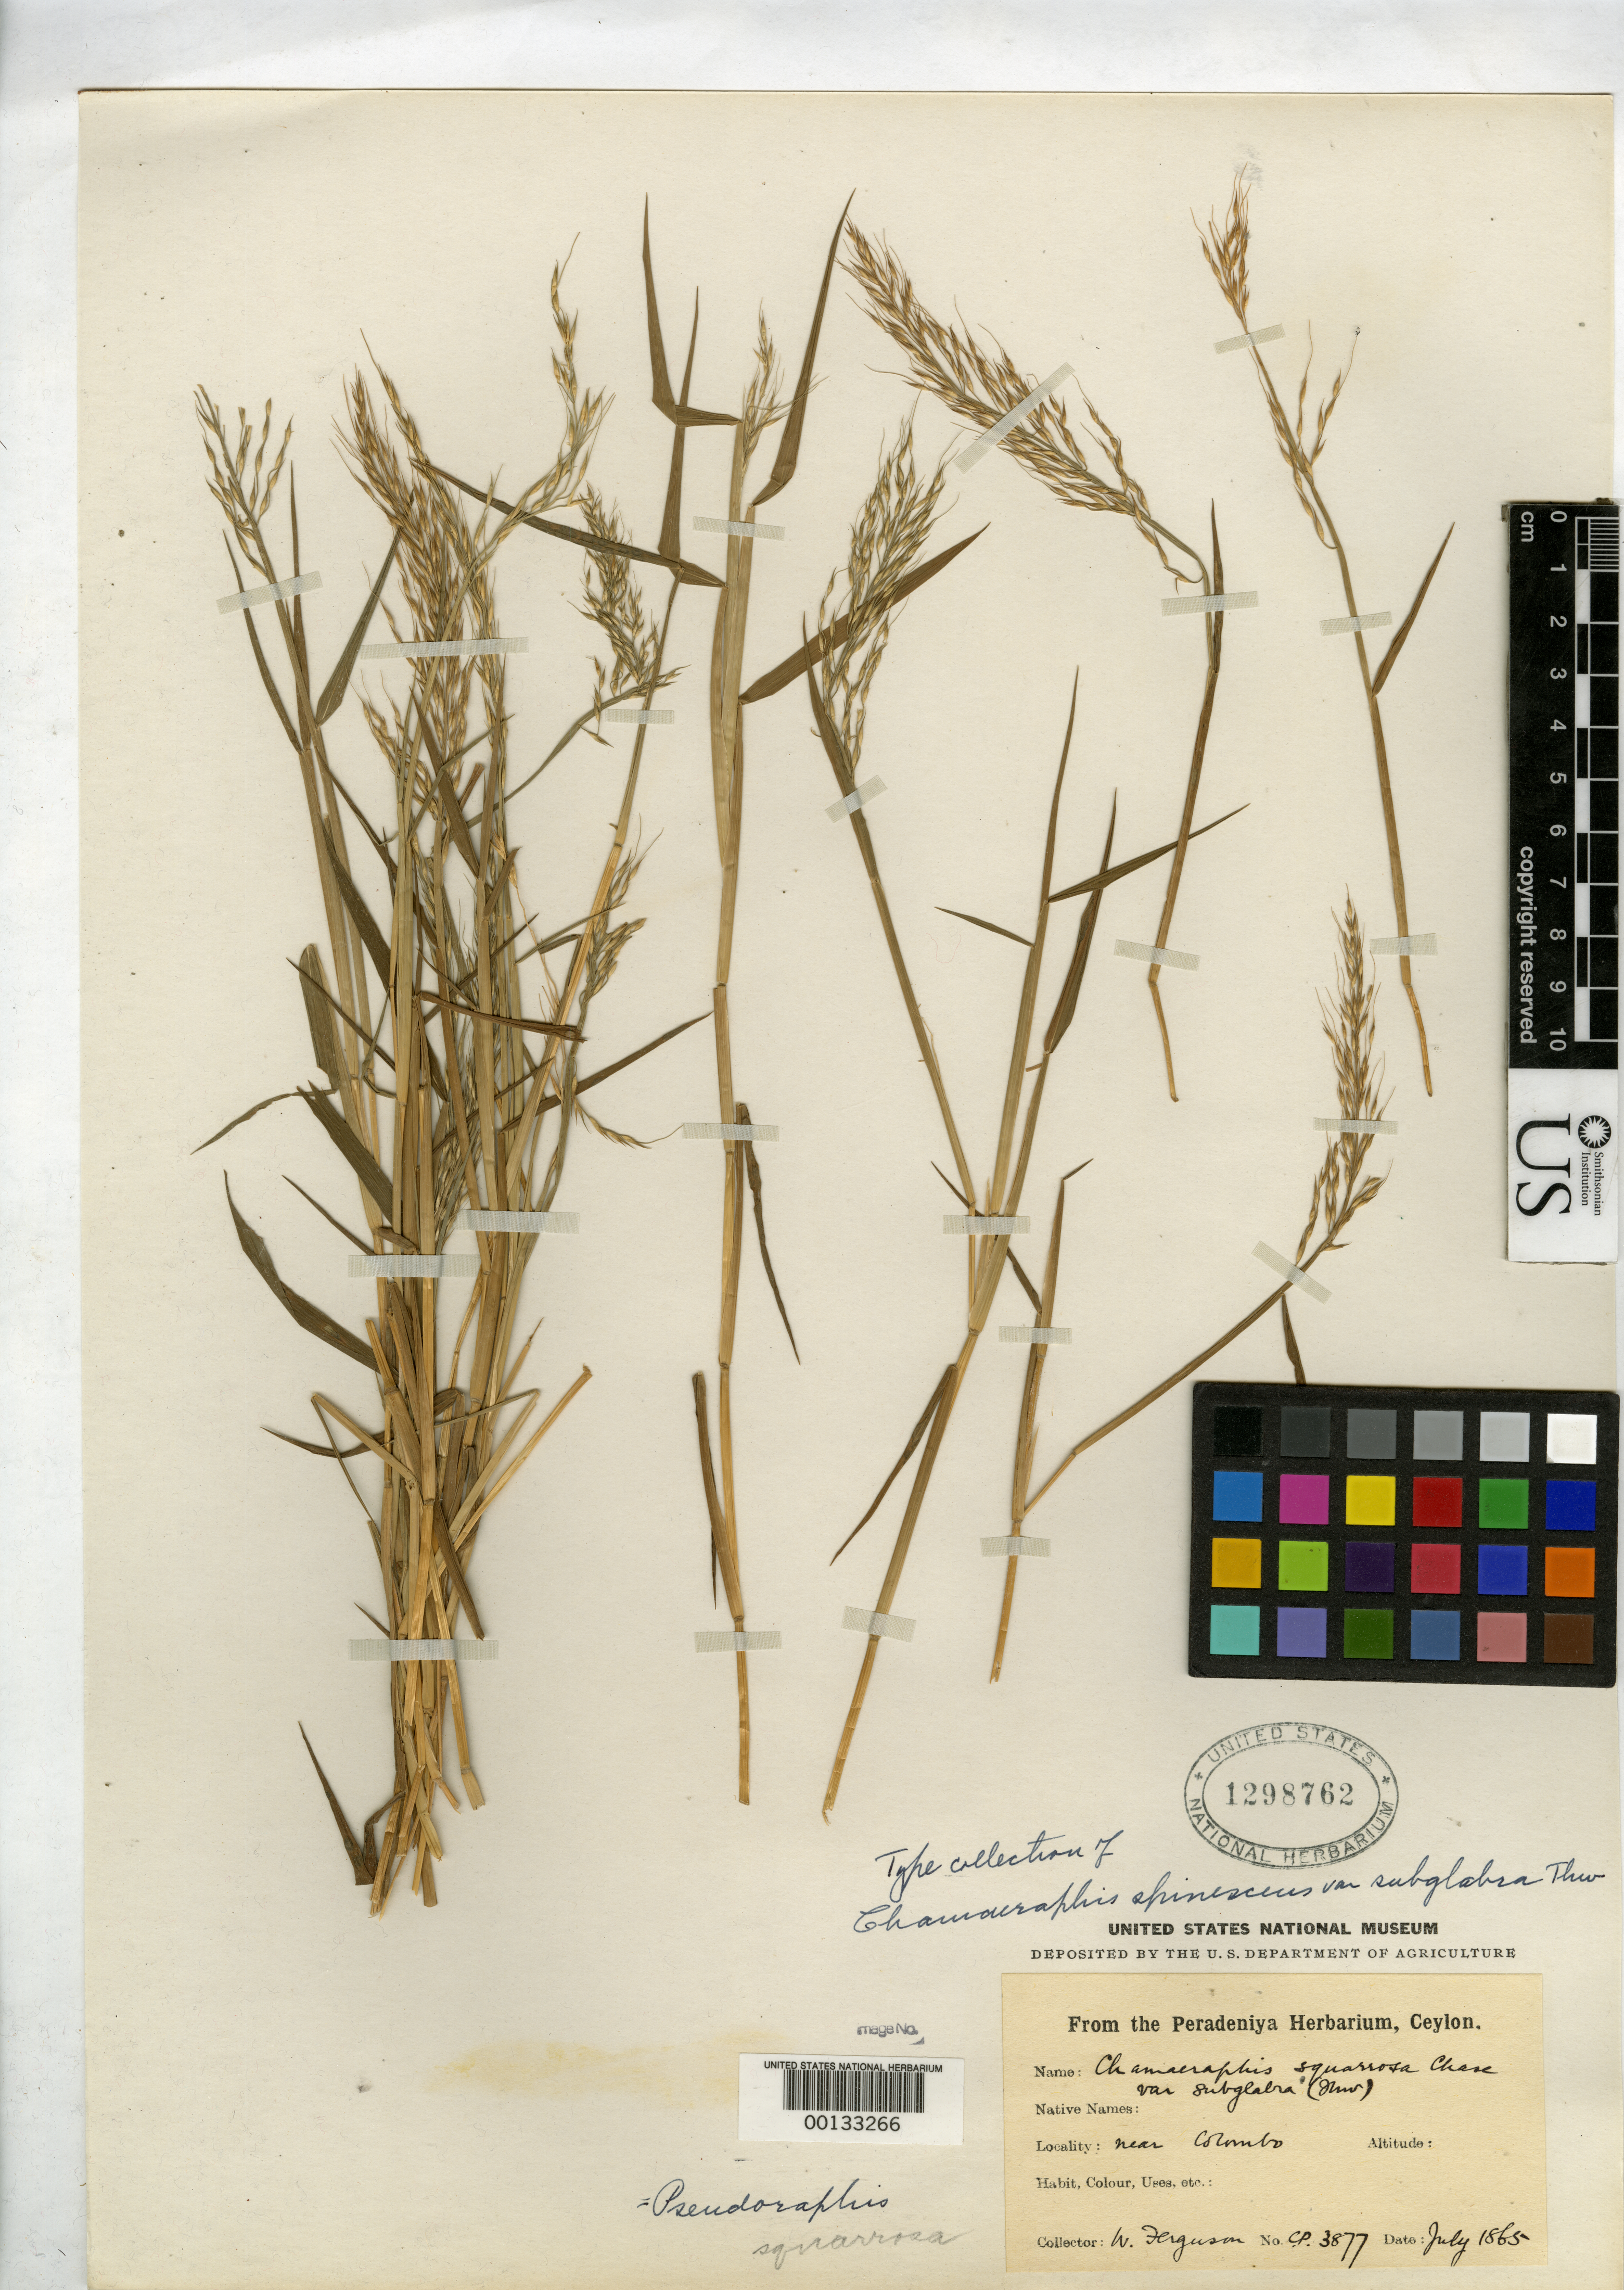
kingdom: Plantae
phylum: Tracheophyta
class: Liliopsida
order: Poales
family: Poaceae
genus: Chamaeraphis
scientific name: Chamaeraphis spinescens var. subglabra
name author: Thwaites ex Hook. f.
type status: Isotype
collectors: W. Ferguson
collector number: CP 3877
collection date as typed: Jul 1865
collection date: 1865-07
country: Sri Lanka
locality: Near Colombo.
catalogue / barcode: US 1298762